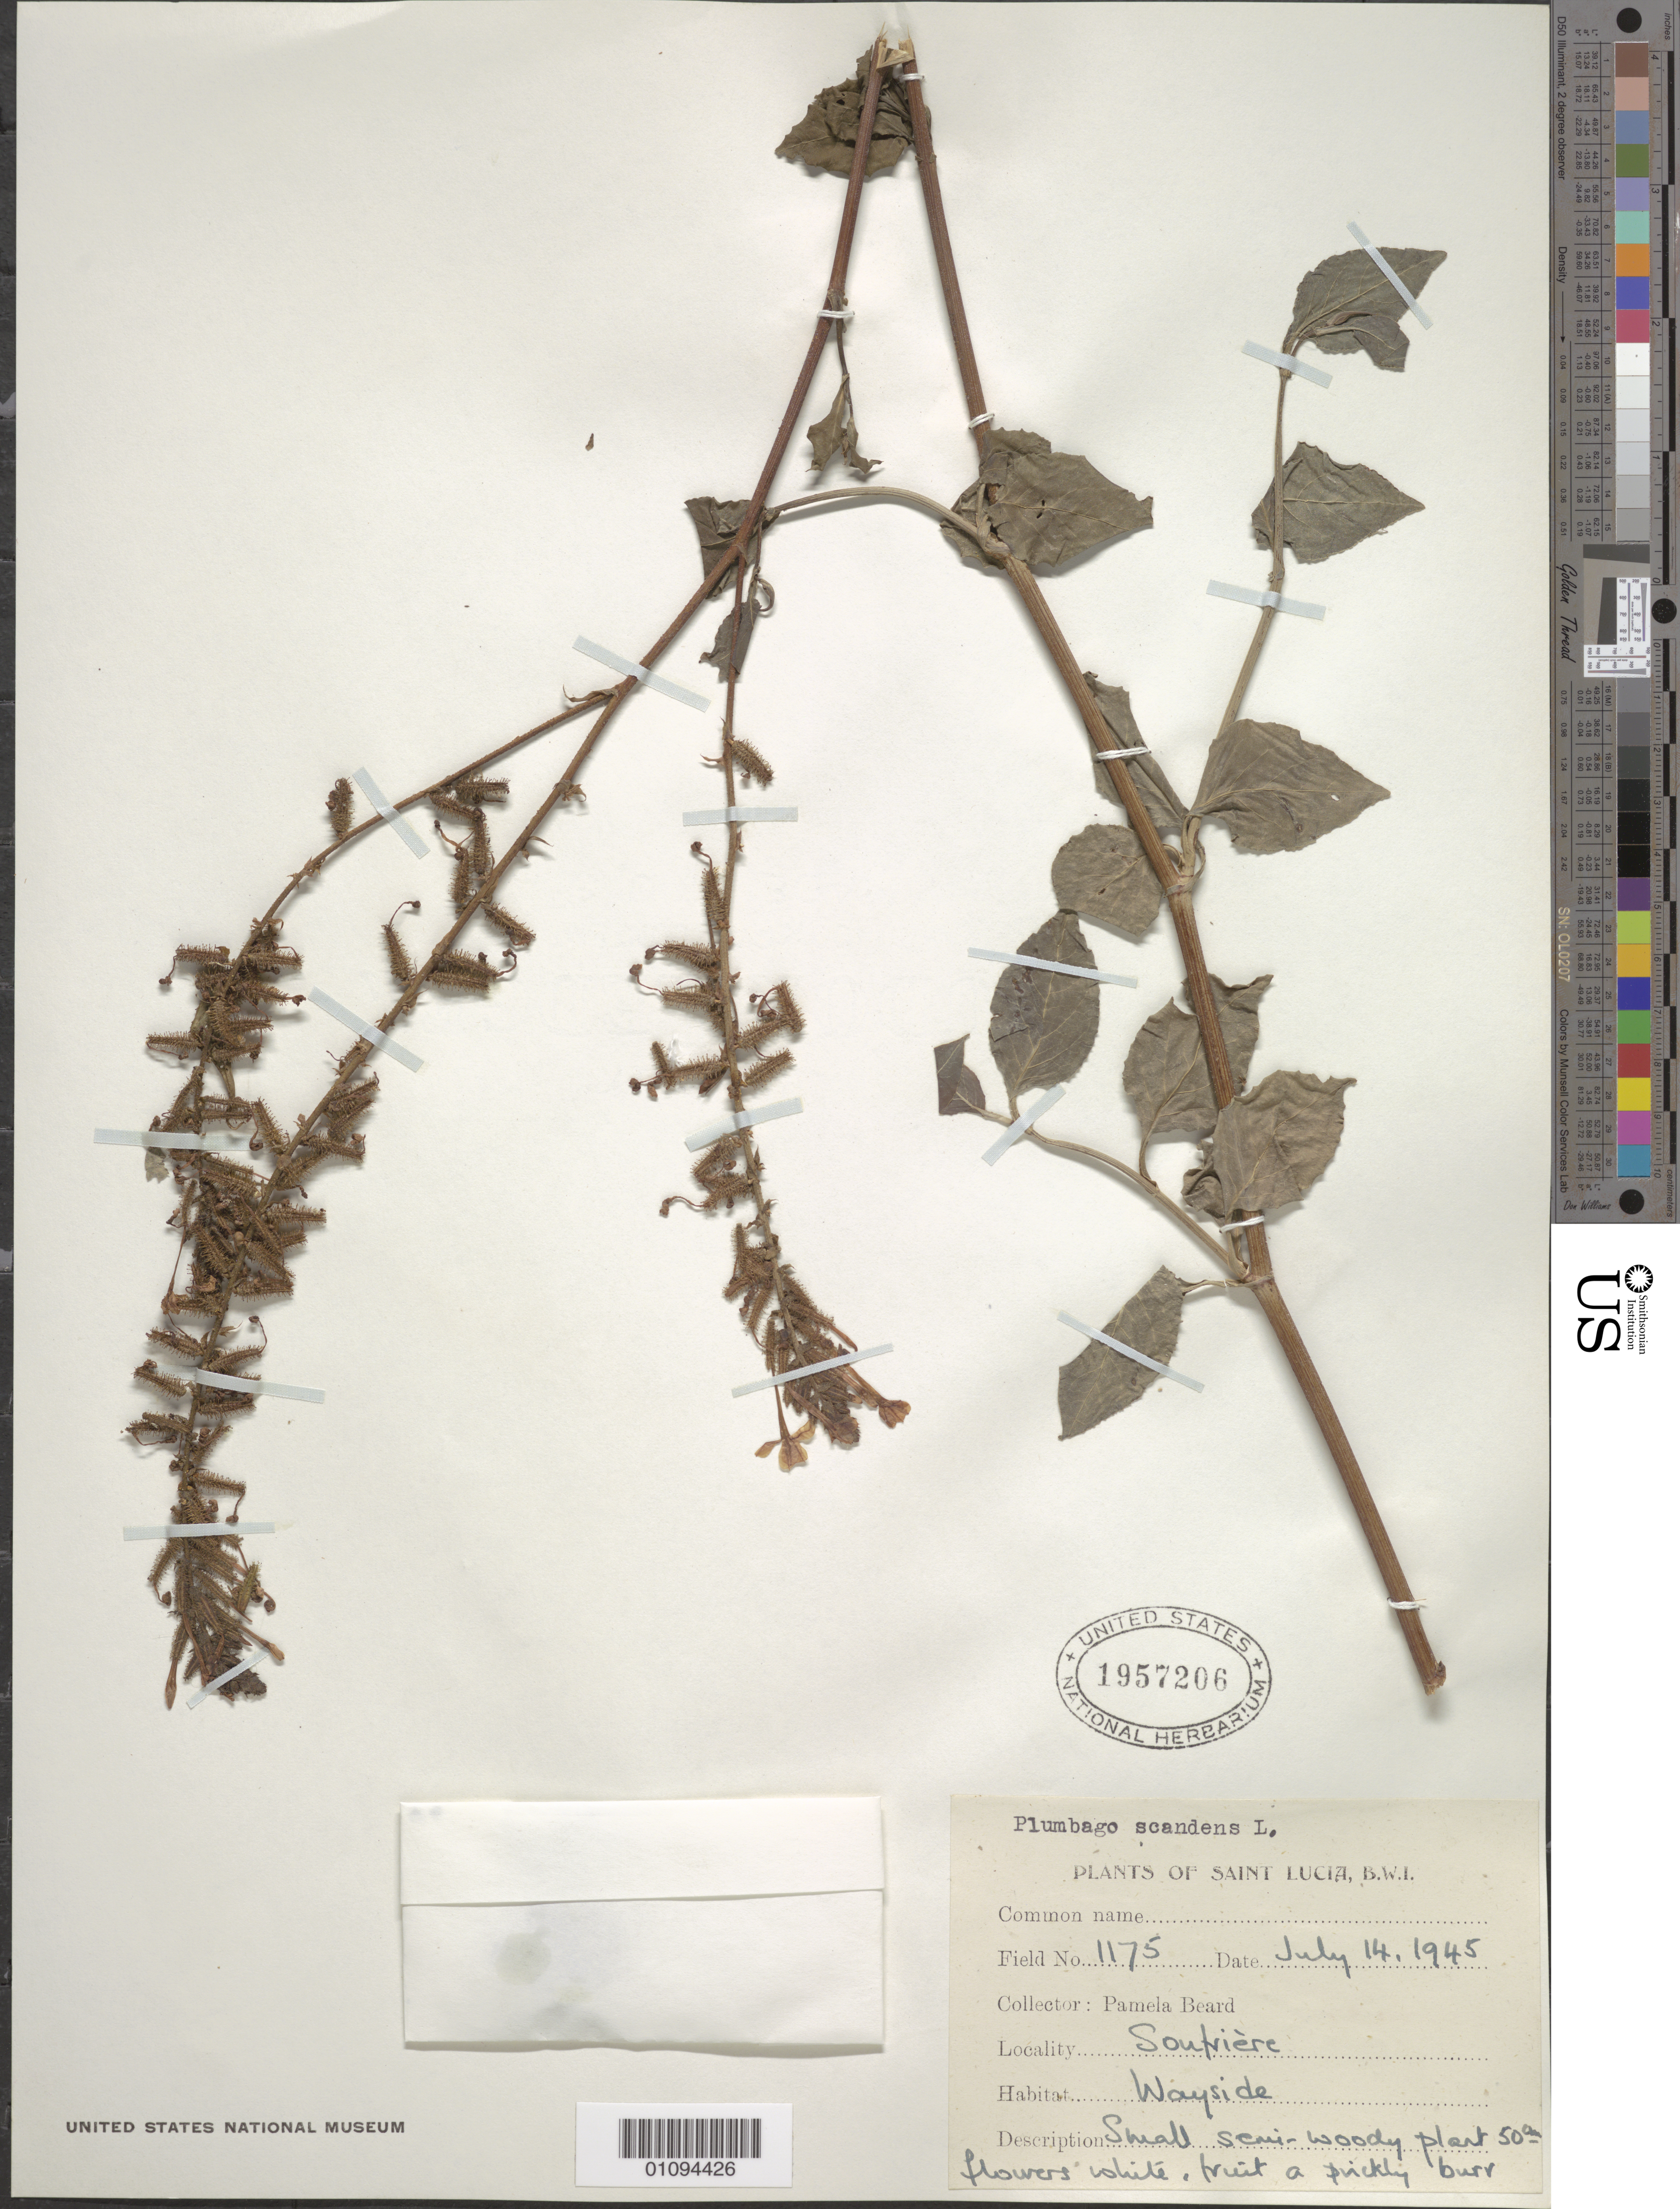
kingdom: Plantae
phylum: Tracheophyta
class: Magnoliopsida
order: Caryophyllales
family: Plumbaginaceae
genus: Plumbago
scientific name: Plumbago scandens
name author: L.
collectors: P. Beard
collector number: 1175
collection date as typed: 14 Jul 1945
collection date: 1945-07-14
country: St. Lucia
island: St. Lucia I.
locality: Soutriere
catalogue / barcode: US 1957206